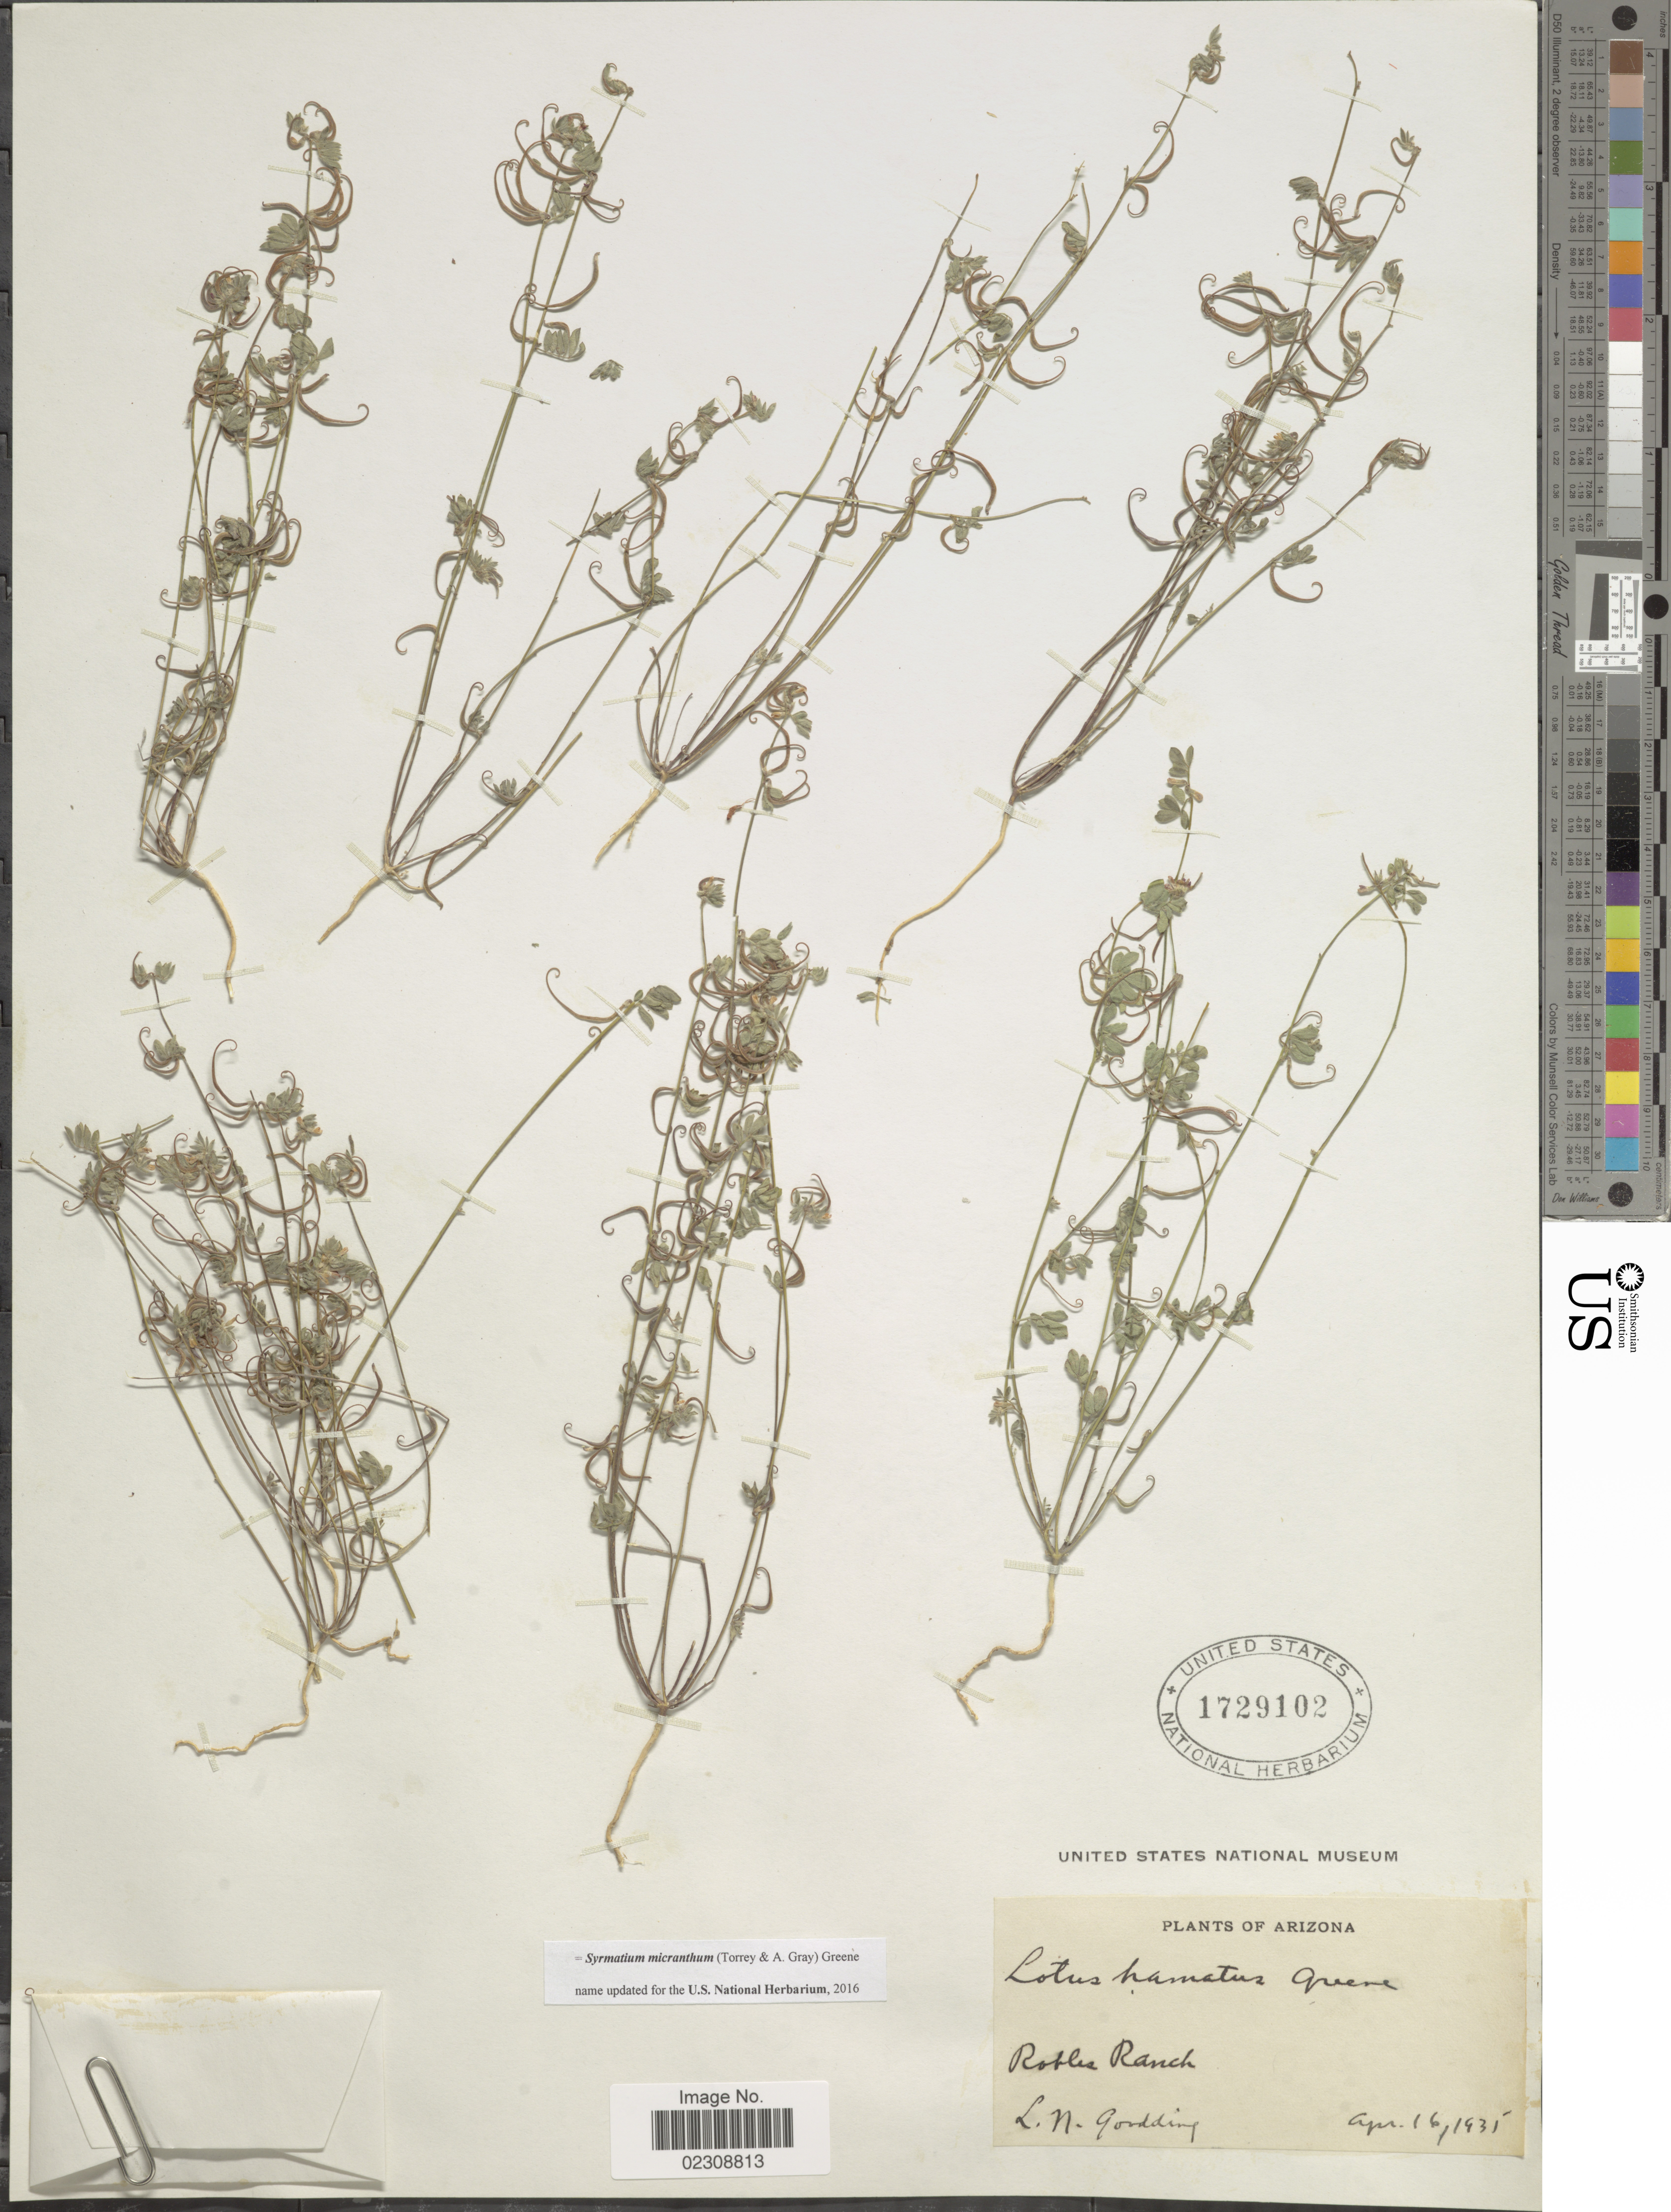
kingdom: Plantae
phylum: Tracheophyta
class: Magnoliopsida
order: Fabales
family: Fabaceae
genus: Syrmatium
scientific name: Syrmatium micranthum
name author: (Torr. & A. Gray) Greene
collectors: L. N. Goodding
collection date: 1935-04-16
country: United States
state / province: Arizona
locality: Robles Ranch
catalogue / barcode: US 1729102